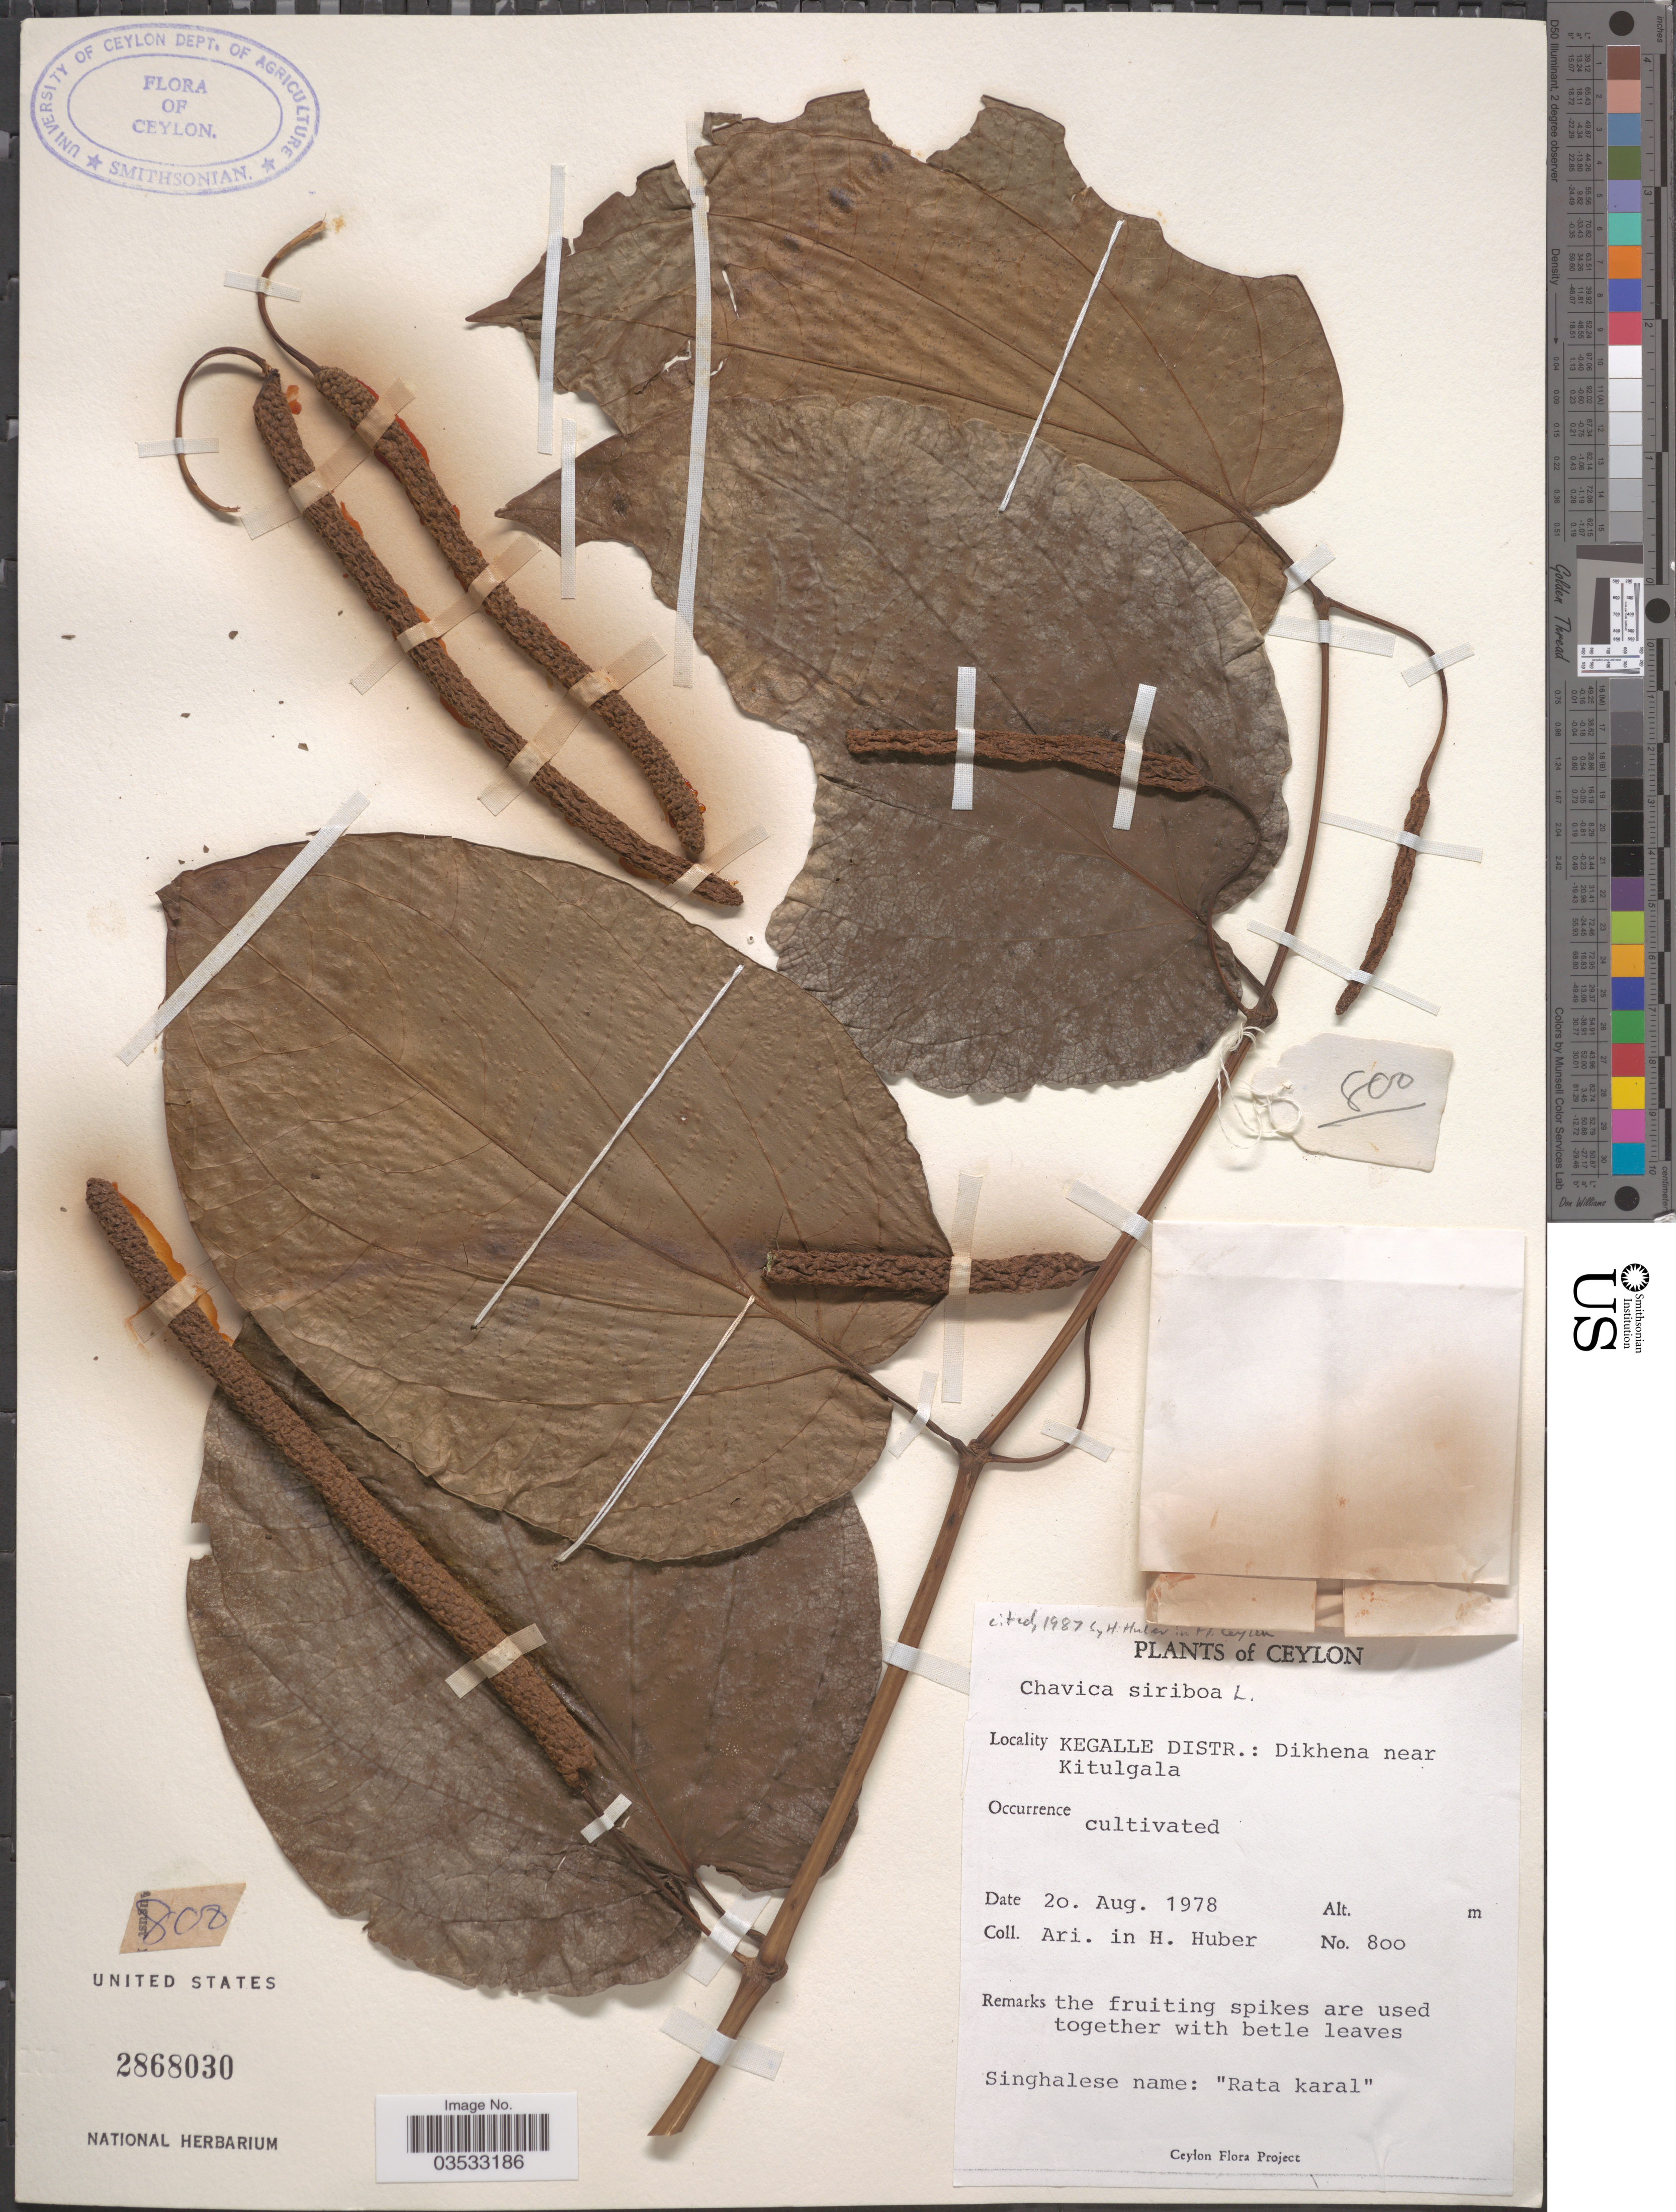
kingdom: Plantae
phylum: Tracheophyta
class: Magnoliopsida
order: Piperales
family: Piperaceae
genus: Piper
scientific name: Piper siriboa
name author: L.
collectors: H. Huber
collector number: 800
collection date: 1978-08-20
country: Sri Lanka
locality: Ceylon. Kegalle Distr.: Dikhena near Kitulgala.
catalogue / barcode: US 2868030